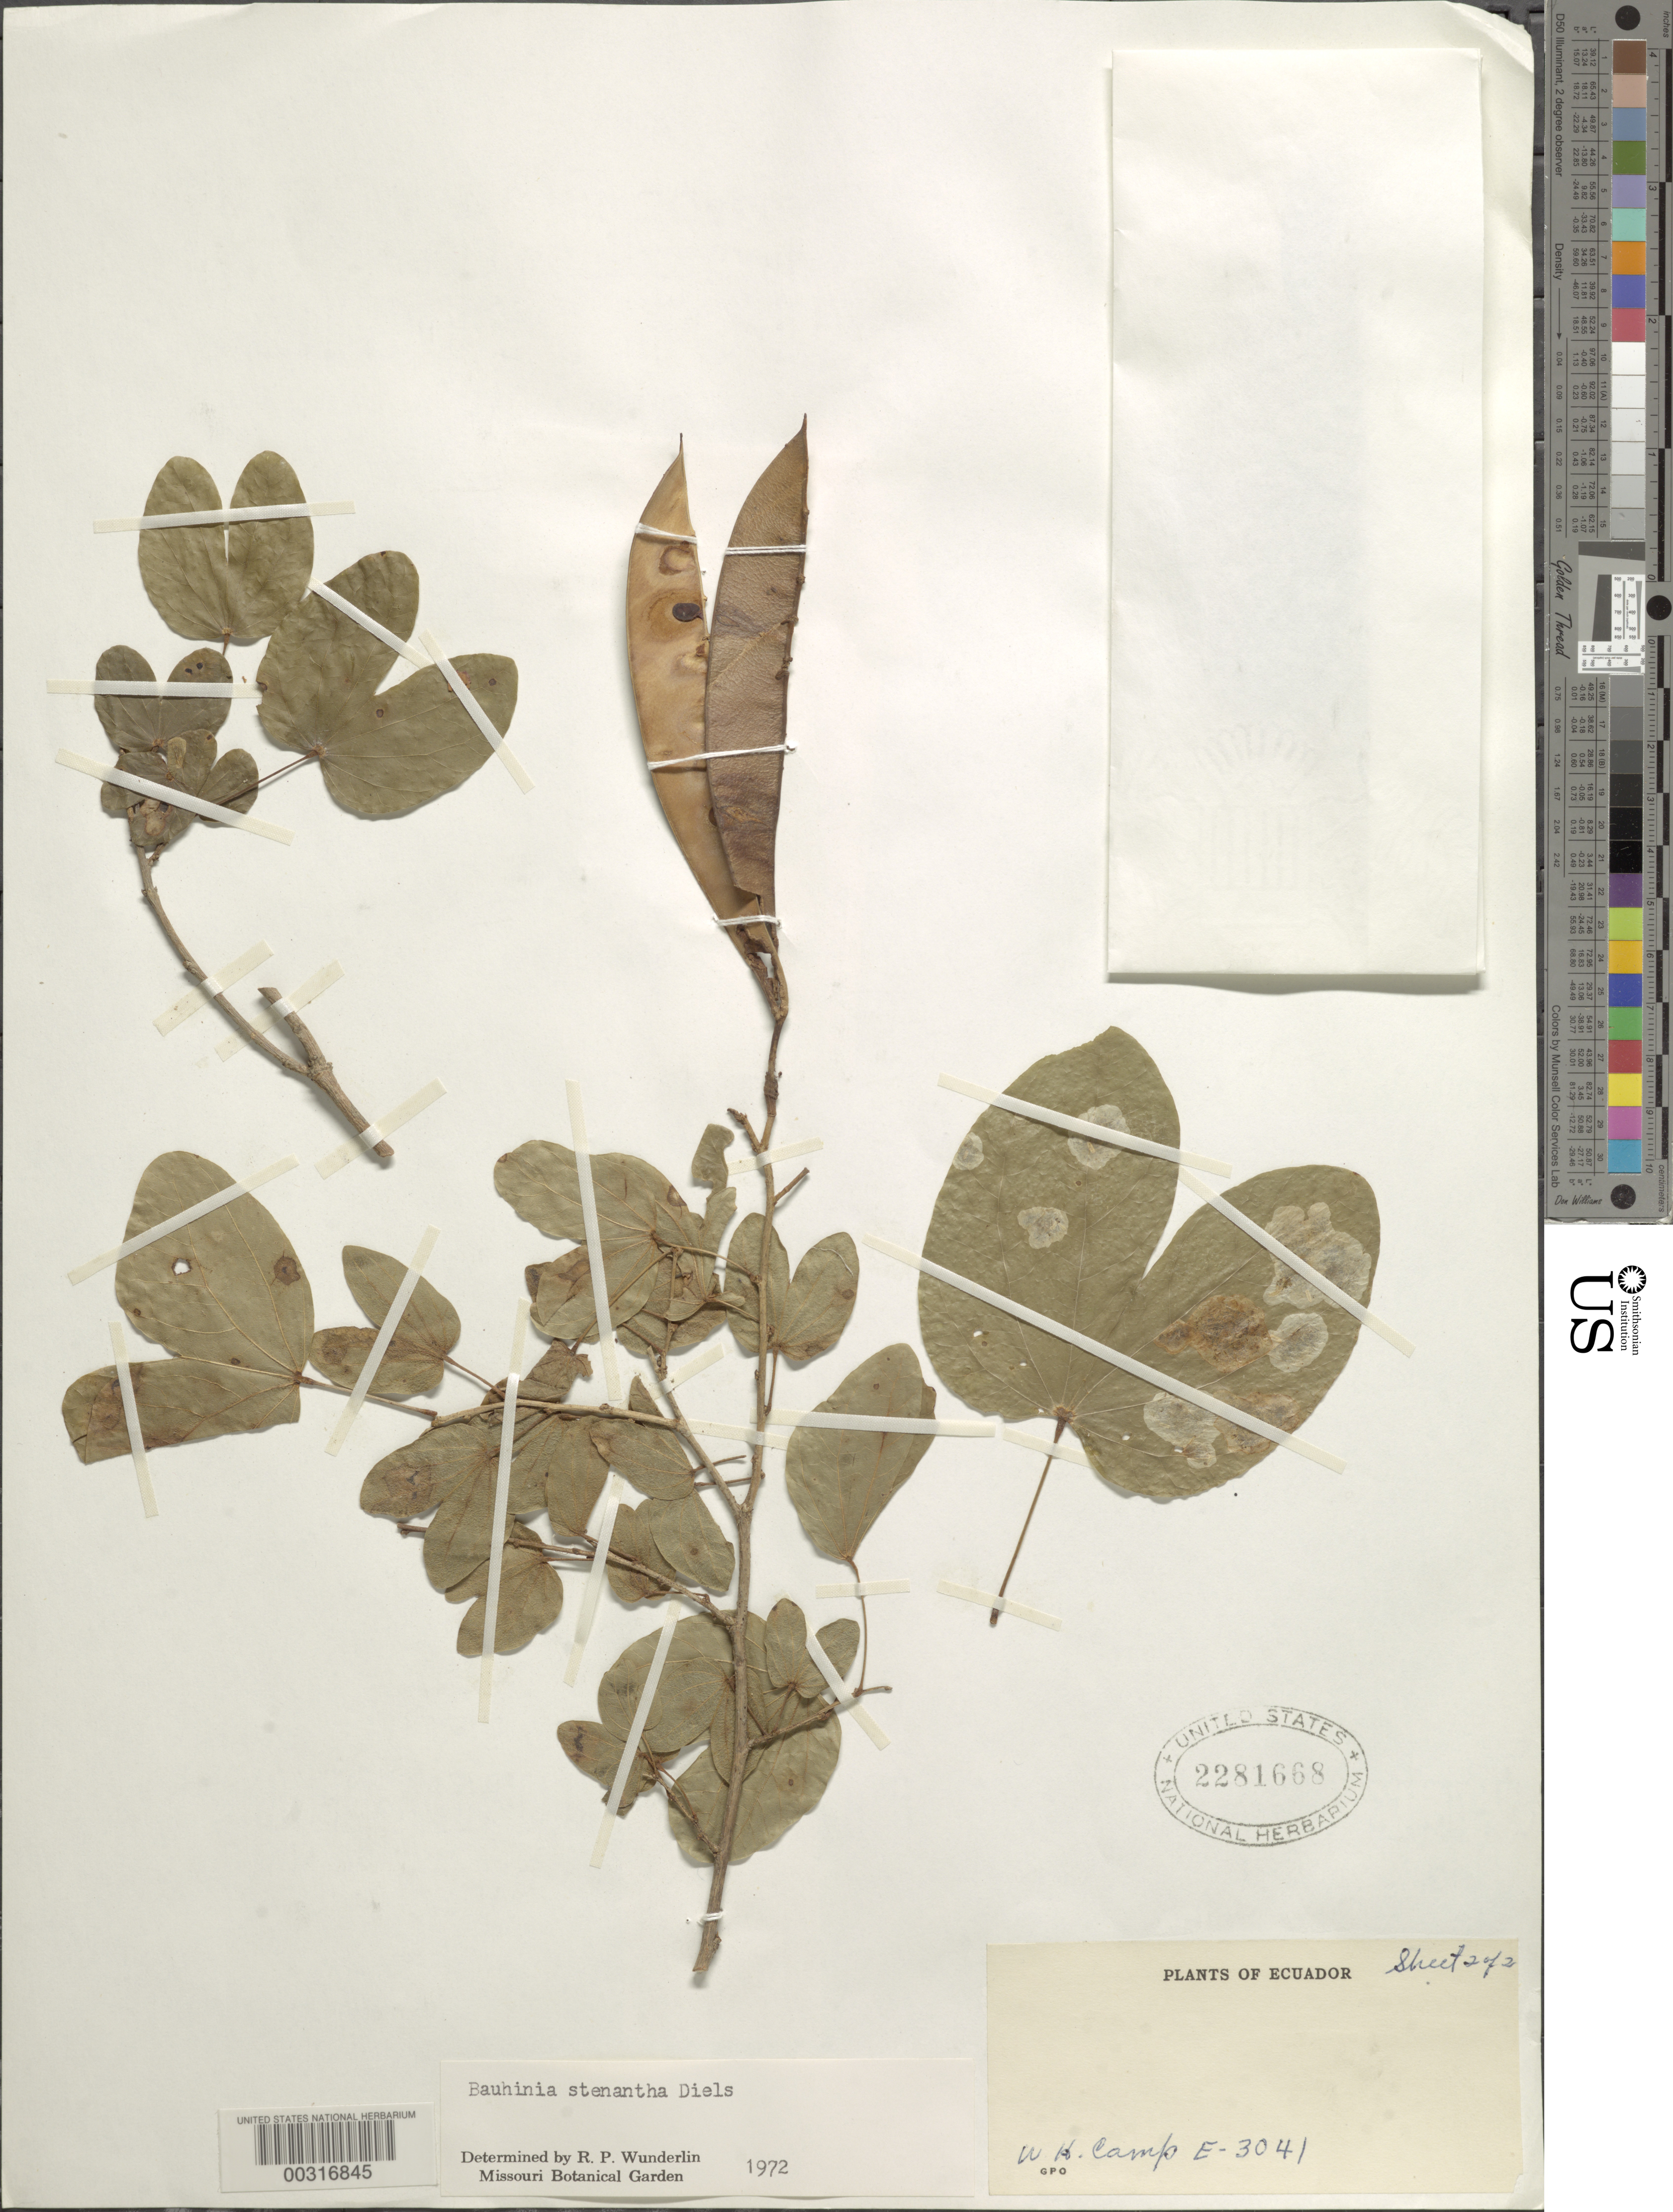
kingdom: Plantae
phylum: Tracheophyta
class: Magnoliopsida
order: Fabales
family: Fabaceae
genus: Bauhinia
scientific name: Bauhinia stenantha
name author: Diels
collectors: W. H. Camp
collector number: E-3041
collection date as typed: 07 May 1945 to 14 May 1945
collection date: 1945-05-07/1945-05-14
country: Ecuador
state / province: Chimborazo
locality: Canon of the Rio Chanchan near Huigra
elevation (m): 1219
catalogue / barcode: US 2281668